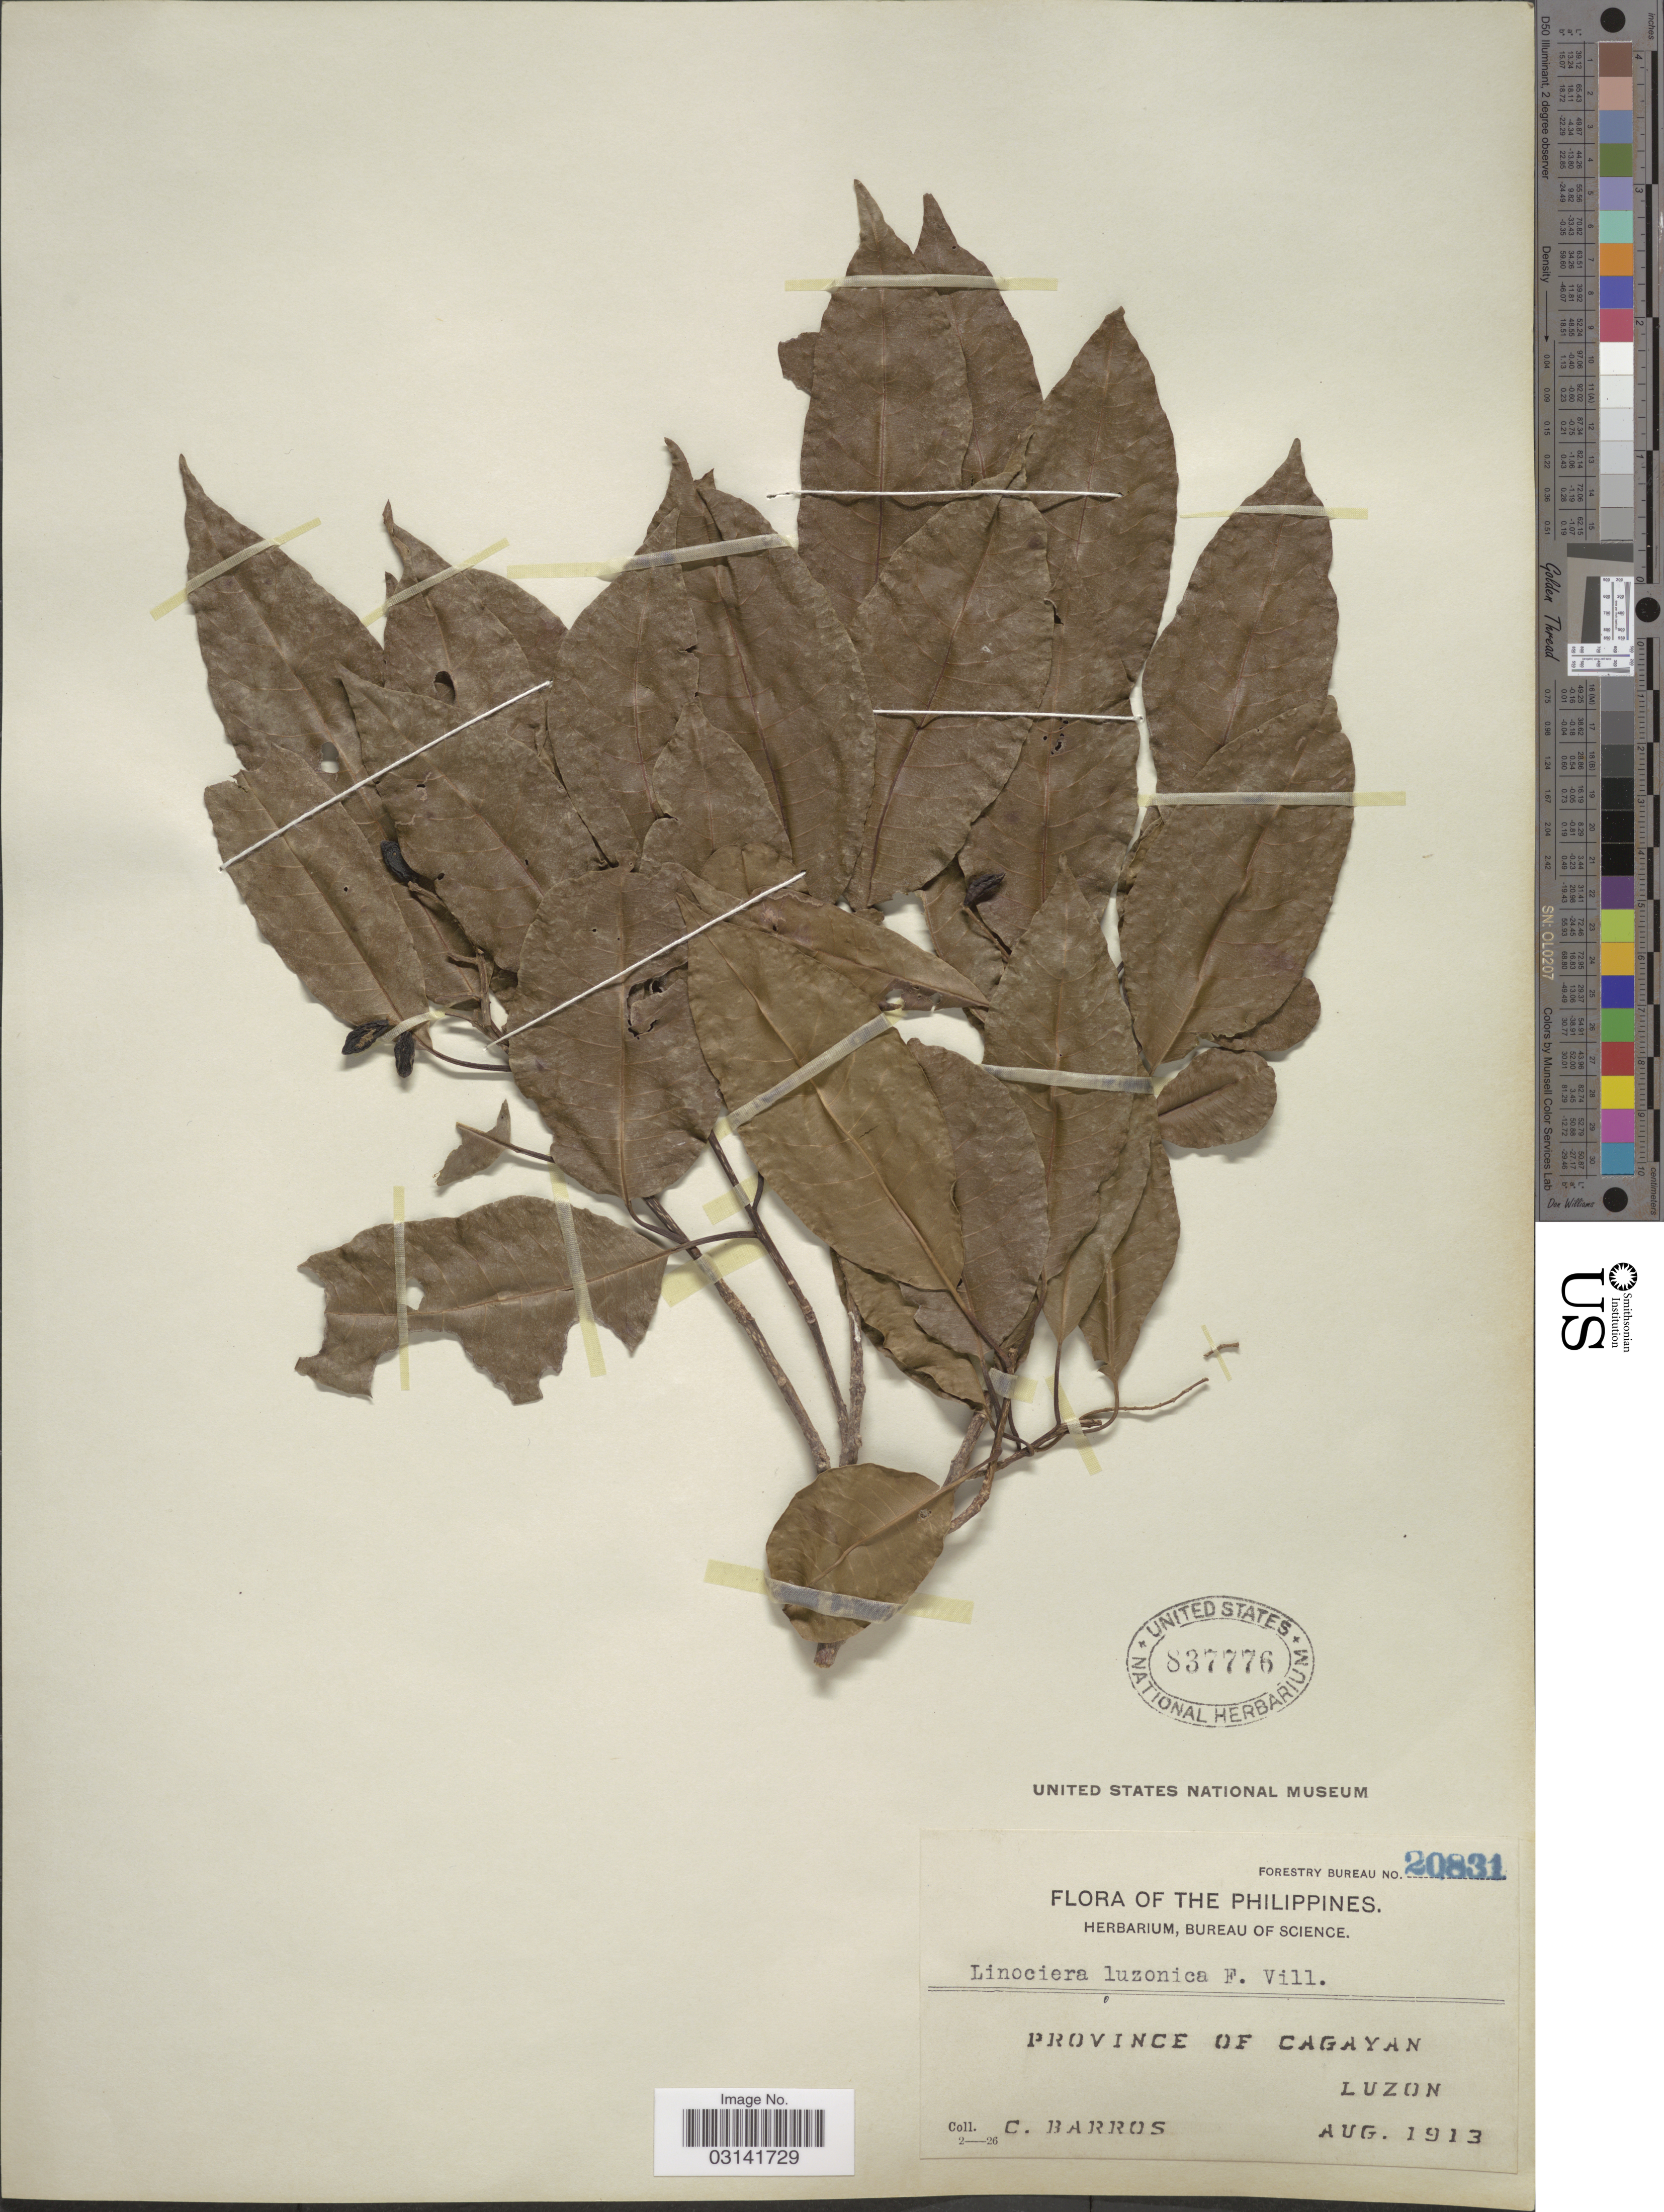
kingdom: Plantae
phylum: Tracheophyta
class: Magnoliopsida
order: Lamiales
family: Oleaceae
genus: Chionanthus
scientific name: Chionanthus ramiflorus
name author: Roxb.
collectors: C. Barros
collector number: Forestry Bureau 20831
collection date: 1913-08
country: Philippines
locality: Province of Cagayan. Luzon.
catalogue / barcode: US 837776